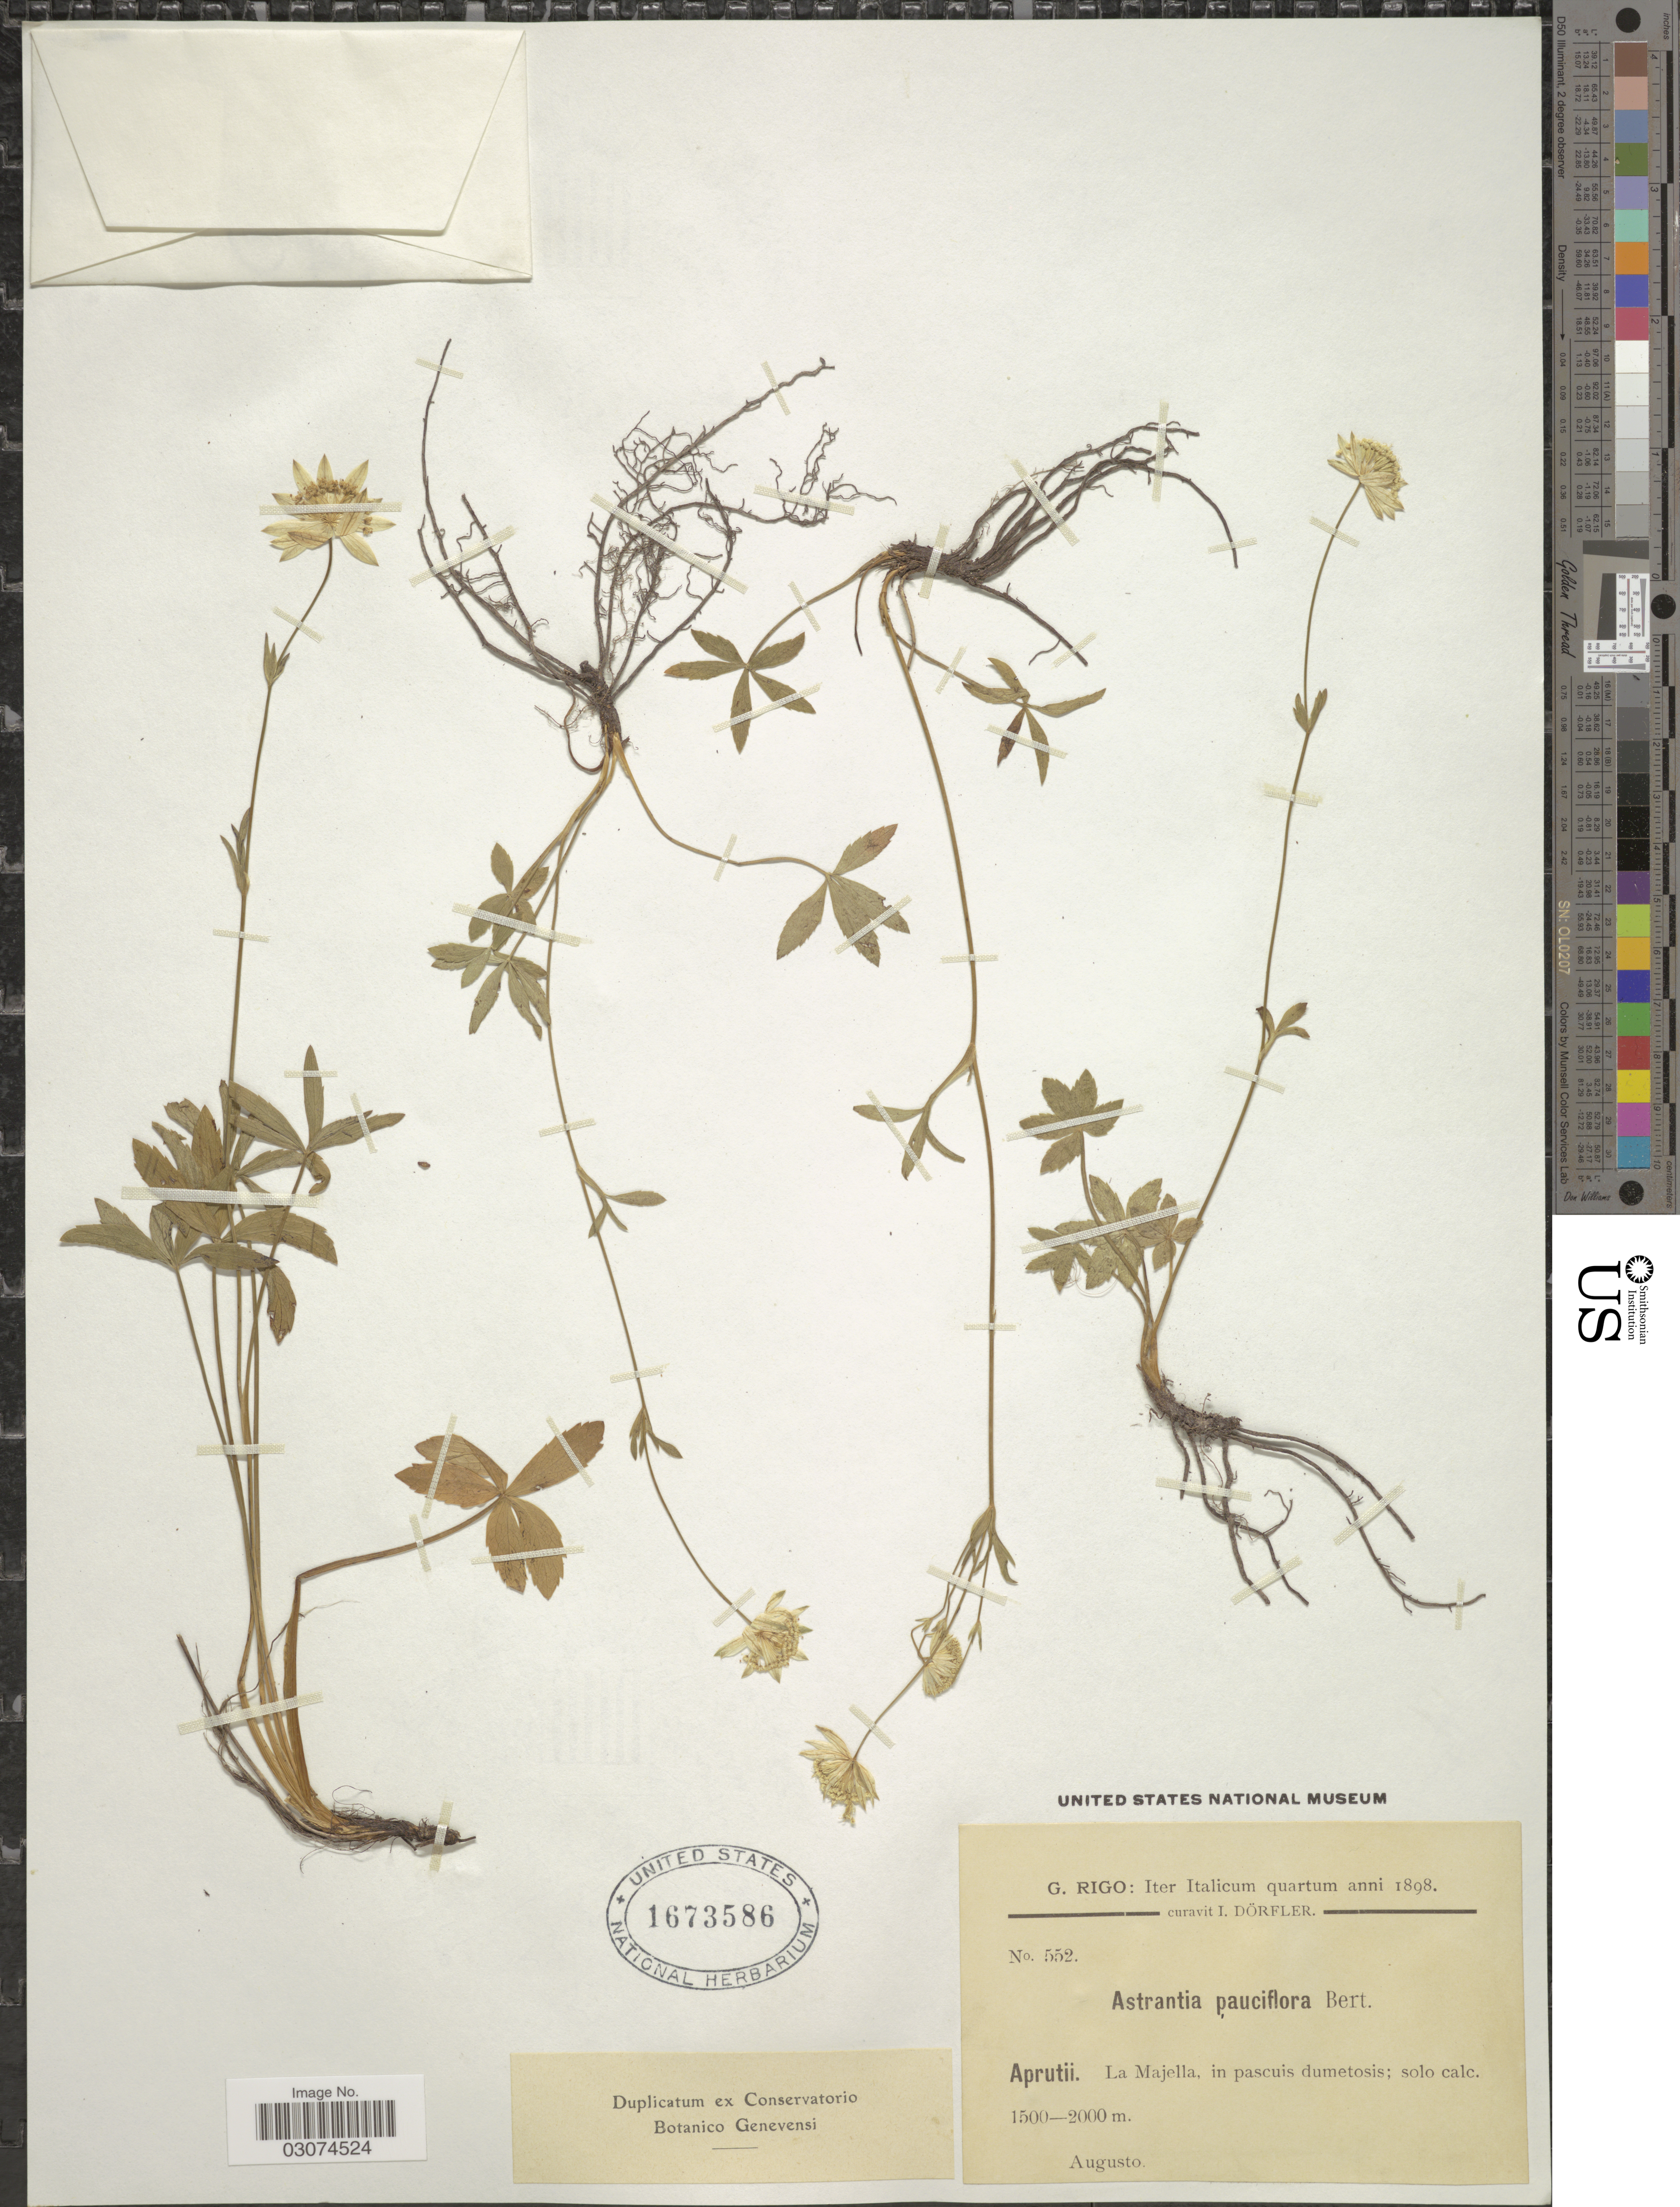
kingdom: Plantae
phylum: Tracheophyta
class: Magnoliopsida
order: Apiales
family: Apiaceae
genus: Astrantia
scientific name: Astrantia pauciflora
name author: Bertol.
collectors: G. Rigo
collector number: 552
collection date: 1898-08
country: Italy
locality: Aprutii. La Majella, in pascuis dumetosos.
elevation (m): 1500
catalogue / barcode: US 1673586